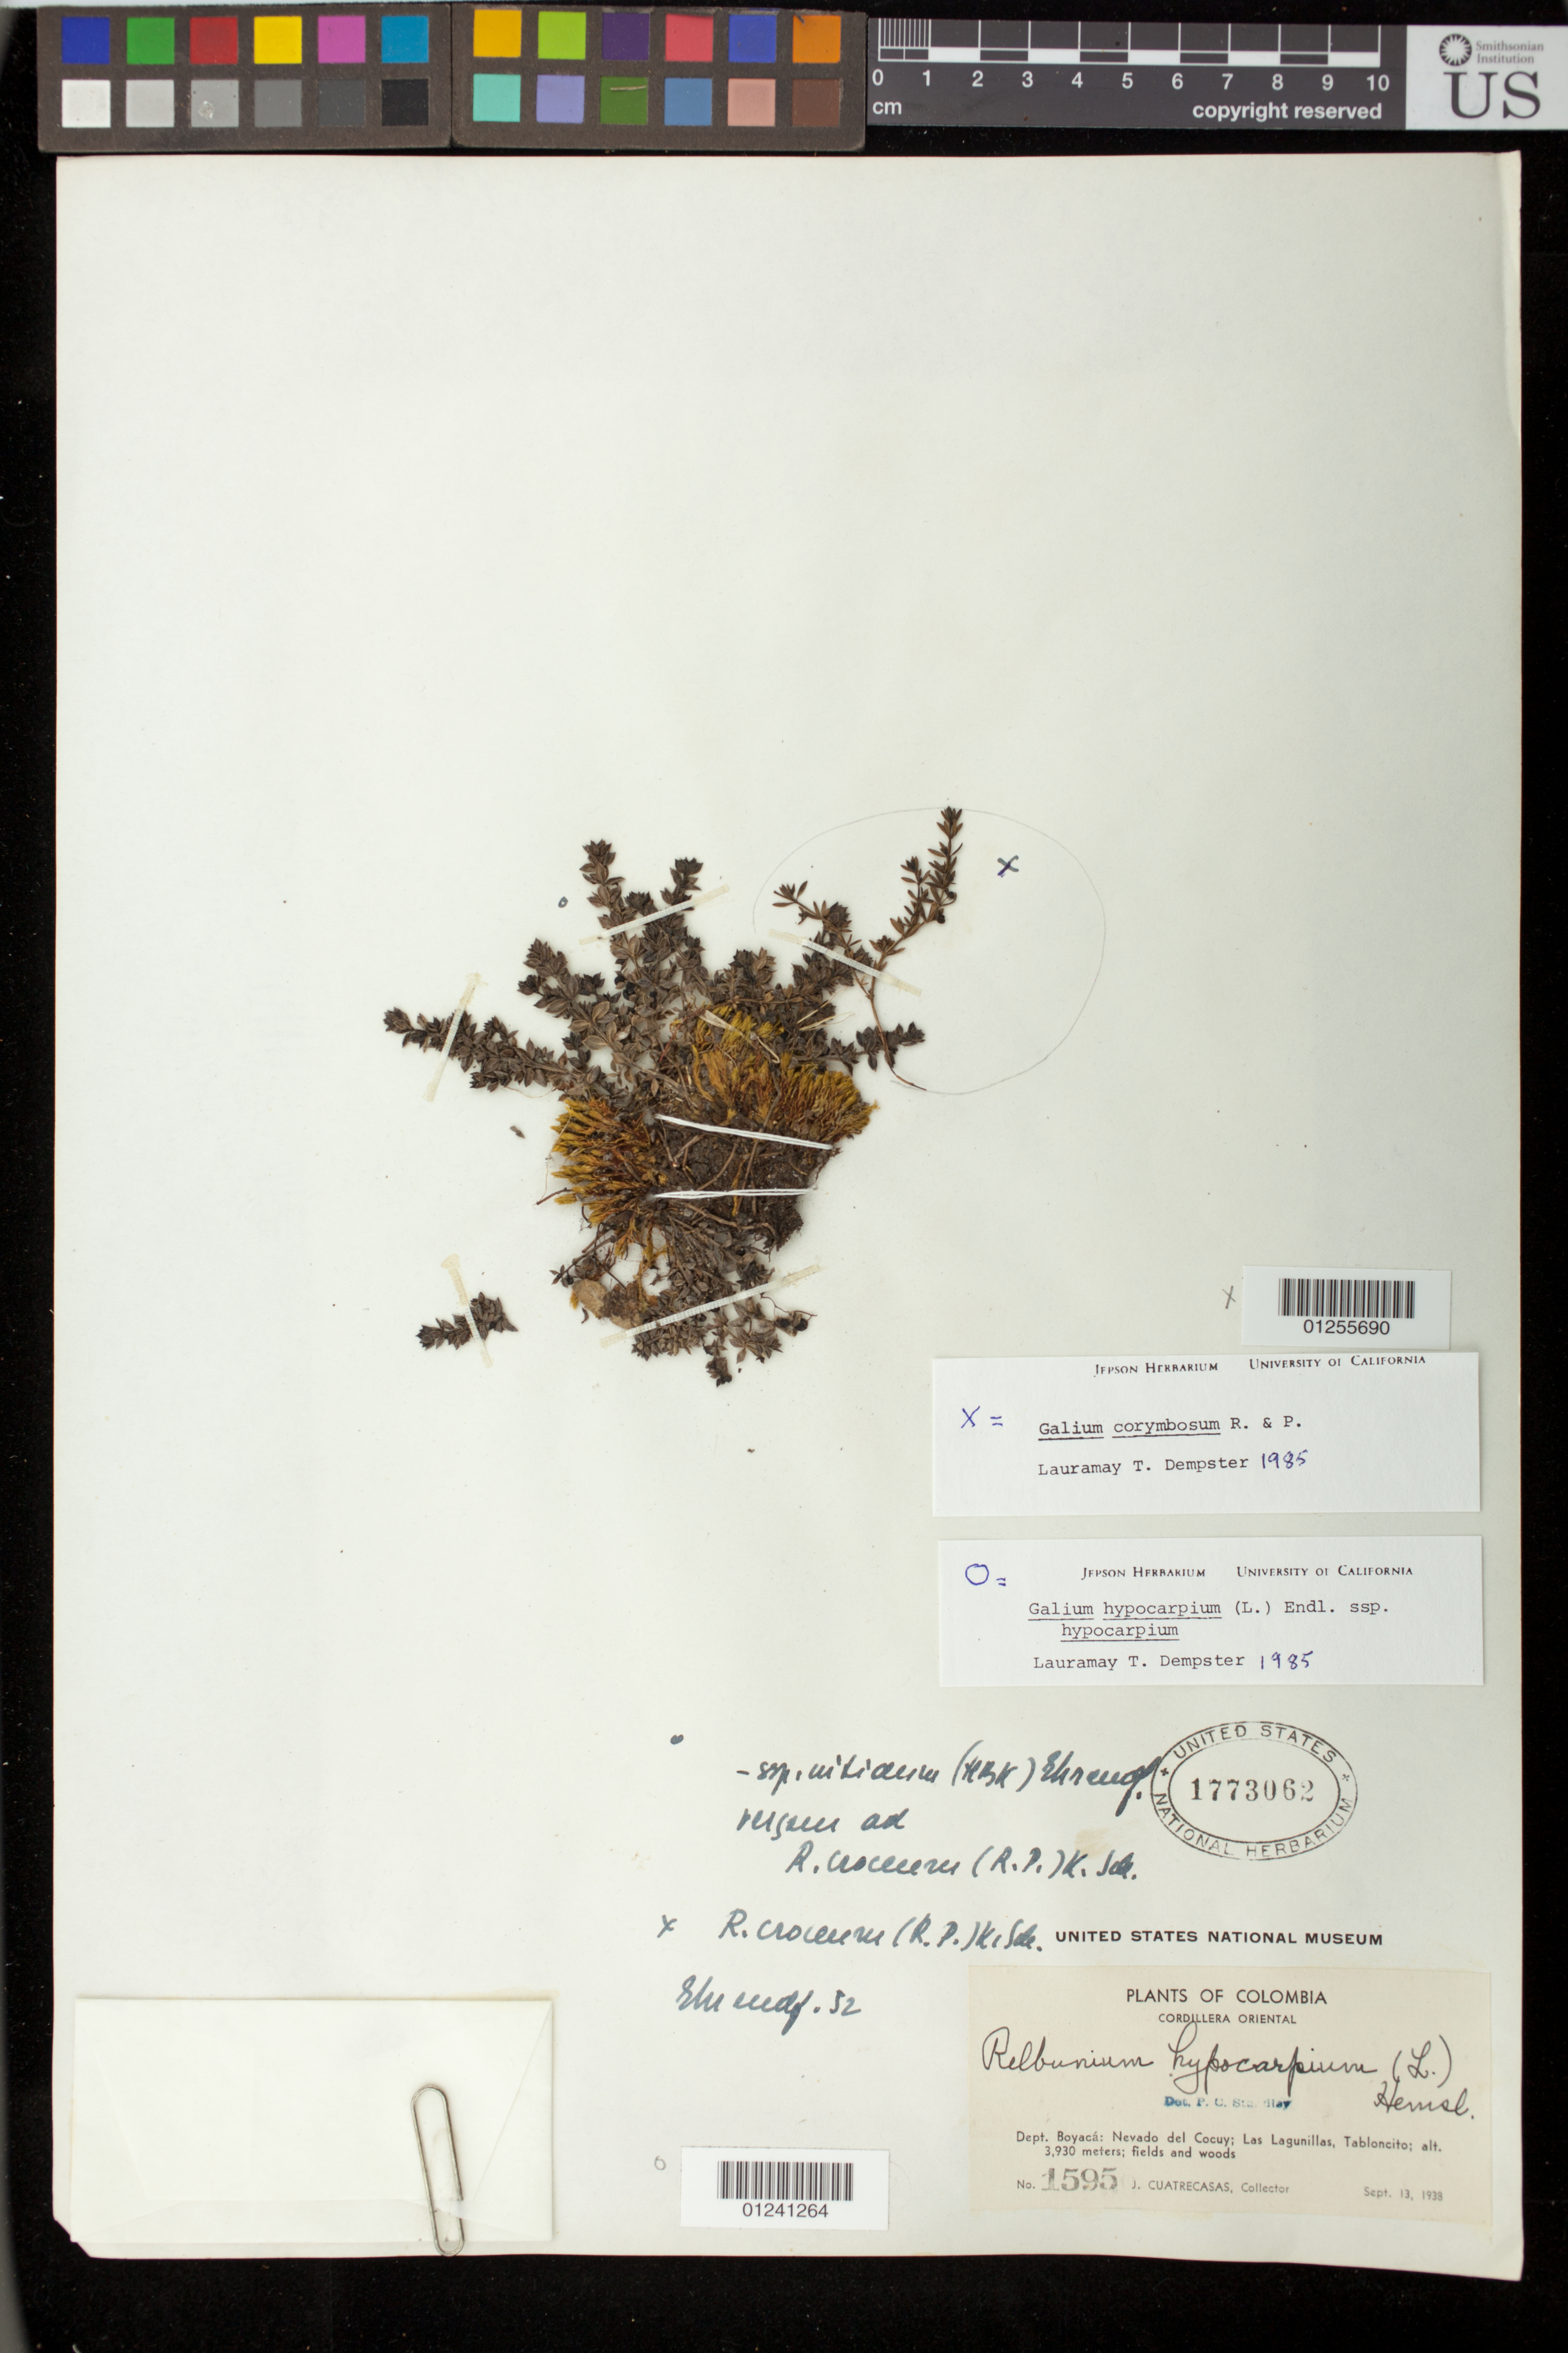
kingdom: Plantae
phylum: Tracheophyta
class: Magnoliopsida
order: Gentianales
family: Rubiaceae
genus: Galium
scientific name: Galium hypocarpium subsp. hypocarpium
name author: (L.) Endl. ex Griseb.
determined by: Dempster, L. T.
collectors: J. Cuatrecasas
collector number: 1595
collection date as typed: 13 Sep 1938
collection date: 1938-09-13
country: Colombia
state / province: Boyacá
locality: Cordillera Oriental, Nevada del Cocuy, Las Lagunillas, Tabloncito.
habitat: Fields and woods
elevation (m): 3930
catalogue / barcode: US 1773062